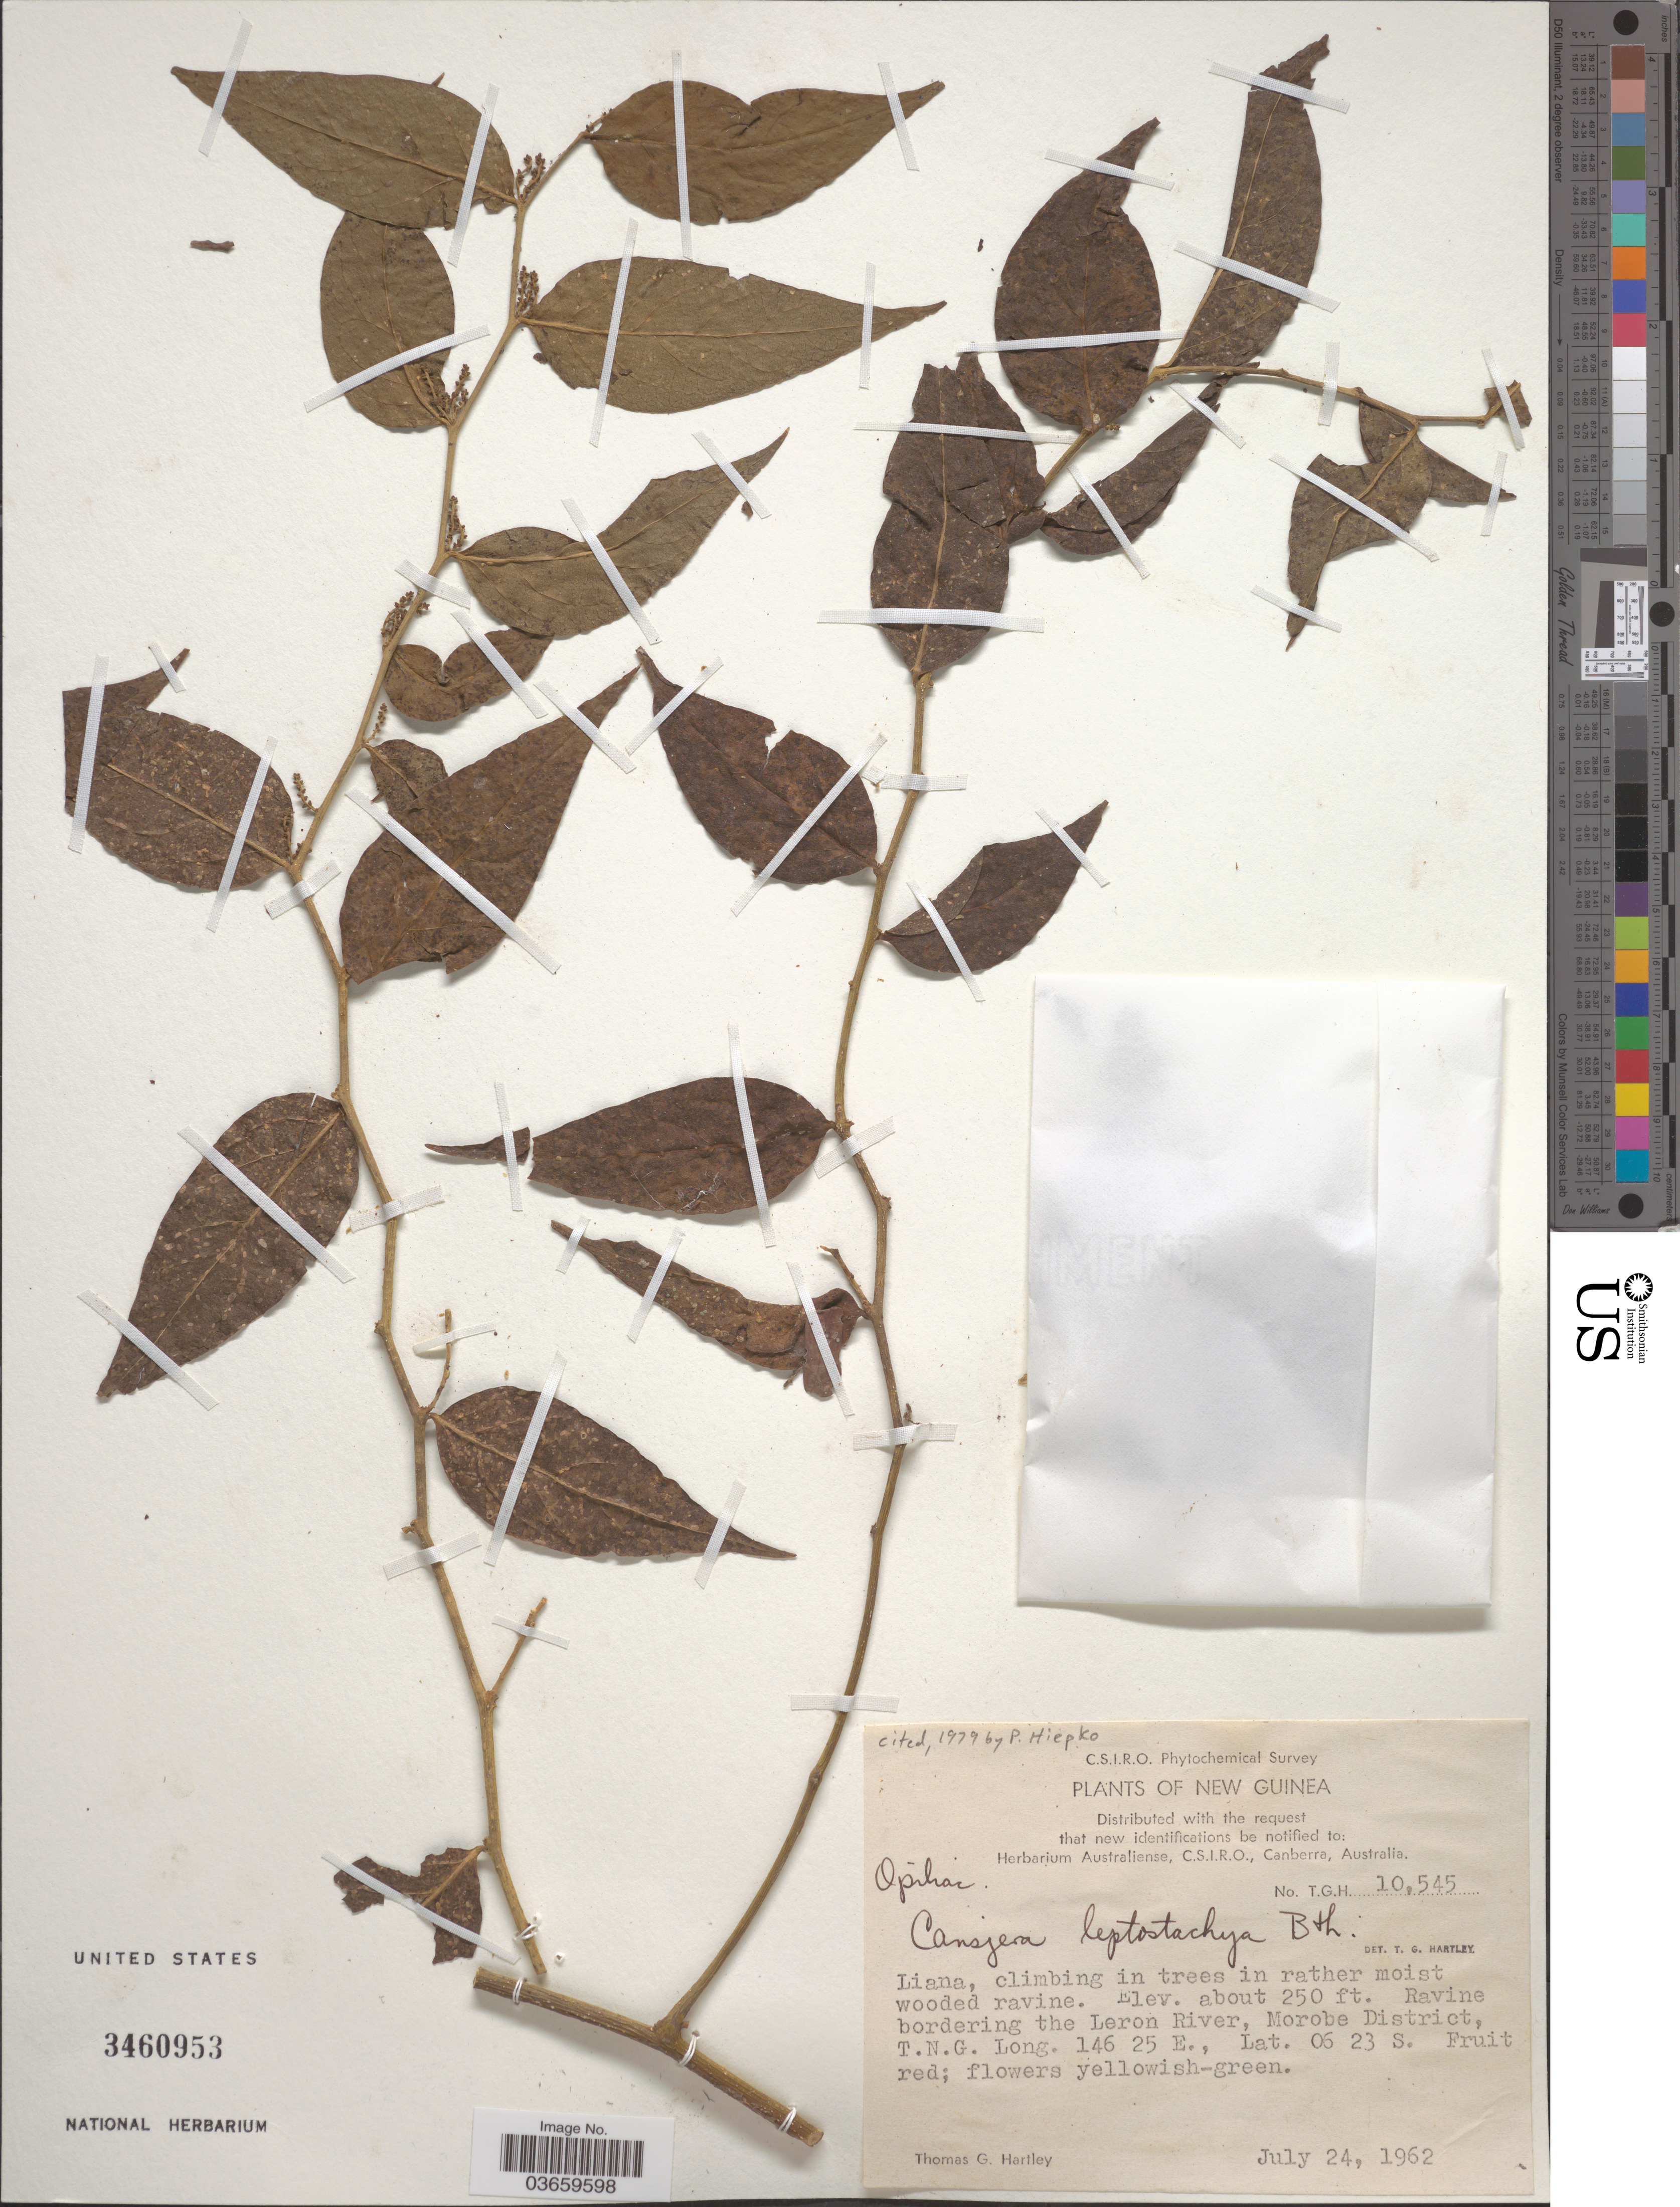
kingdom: Plantae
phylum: Tracheophyta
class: Magnoliopsida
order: Santalales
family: Opiliaceae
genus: Cansjera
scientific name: Cansjera leptostachya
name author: Benth.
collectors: T. G. Hartley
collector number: T.G.H. 10545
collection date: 1962-07-24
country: Papua New Guinea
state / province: Morobe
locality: New Guinea. Ravine bordering the Leron River, Morobe District, T. N. G.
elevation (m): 76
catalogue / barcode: US 3460953